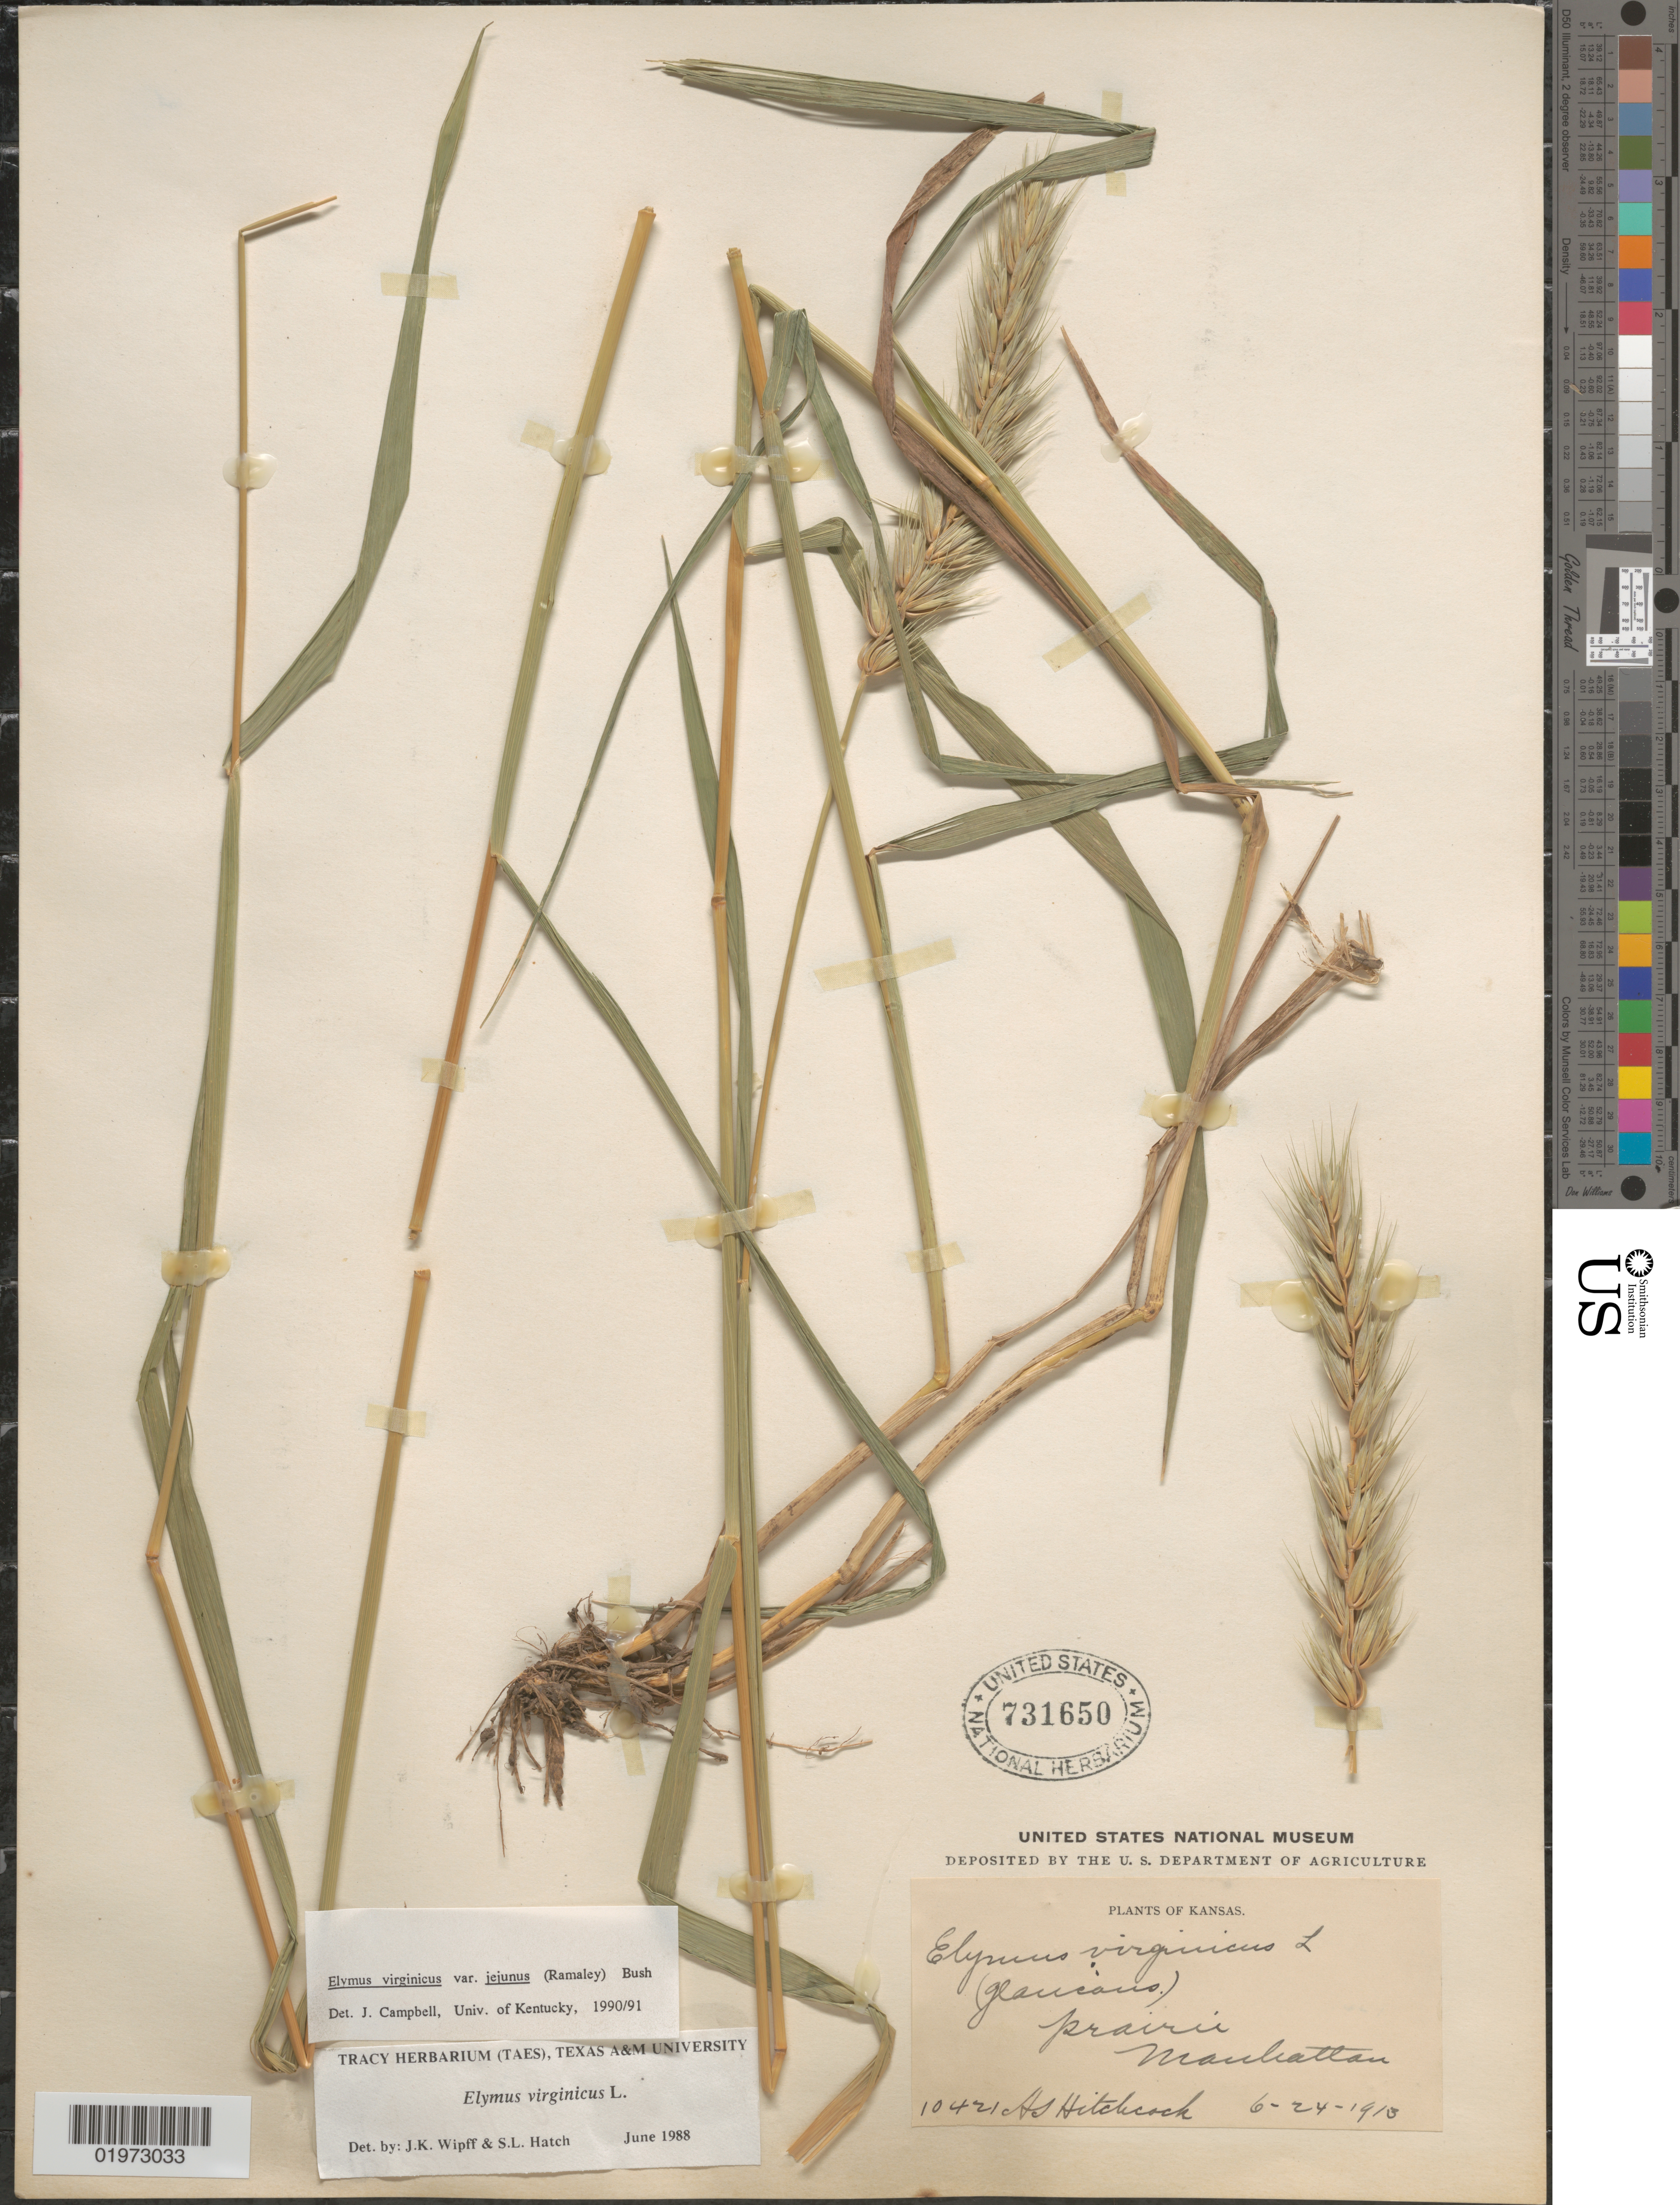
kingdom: Plantae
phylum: Tracheophyta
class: Liliopsida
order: Poales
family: Poaceae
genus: Elymus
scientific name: Elymus virginicus var. virginicus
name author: L.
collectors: A. S. Hitchcock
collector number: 10421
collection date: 1913-06-24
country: United States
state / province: Kansas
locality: Prairie. Manhattan.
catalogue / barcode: US 731650